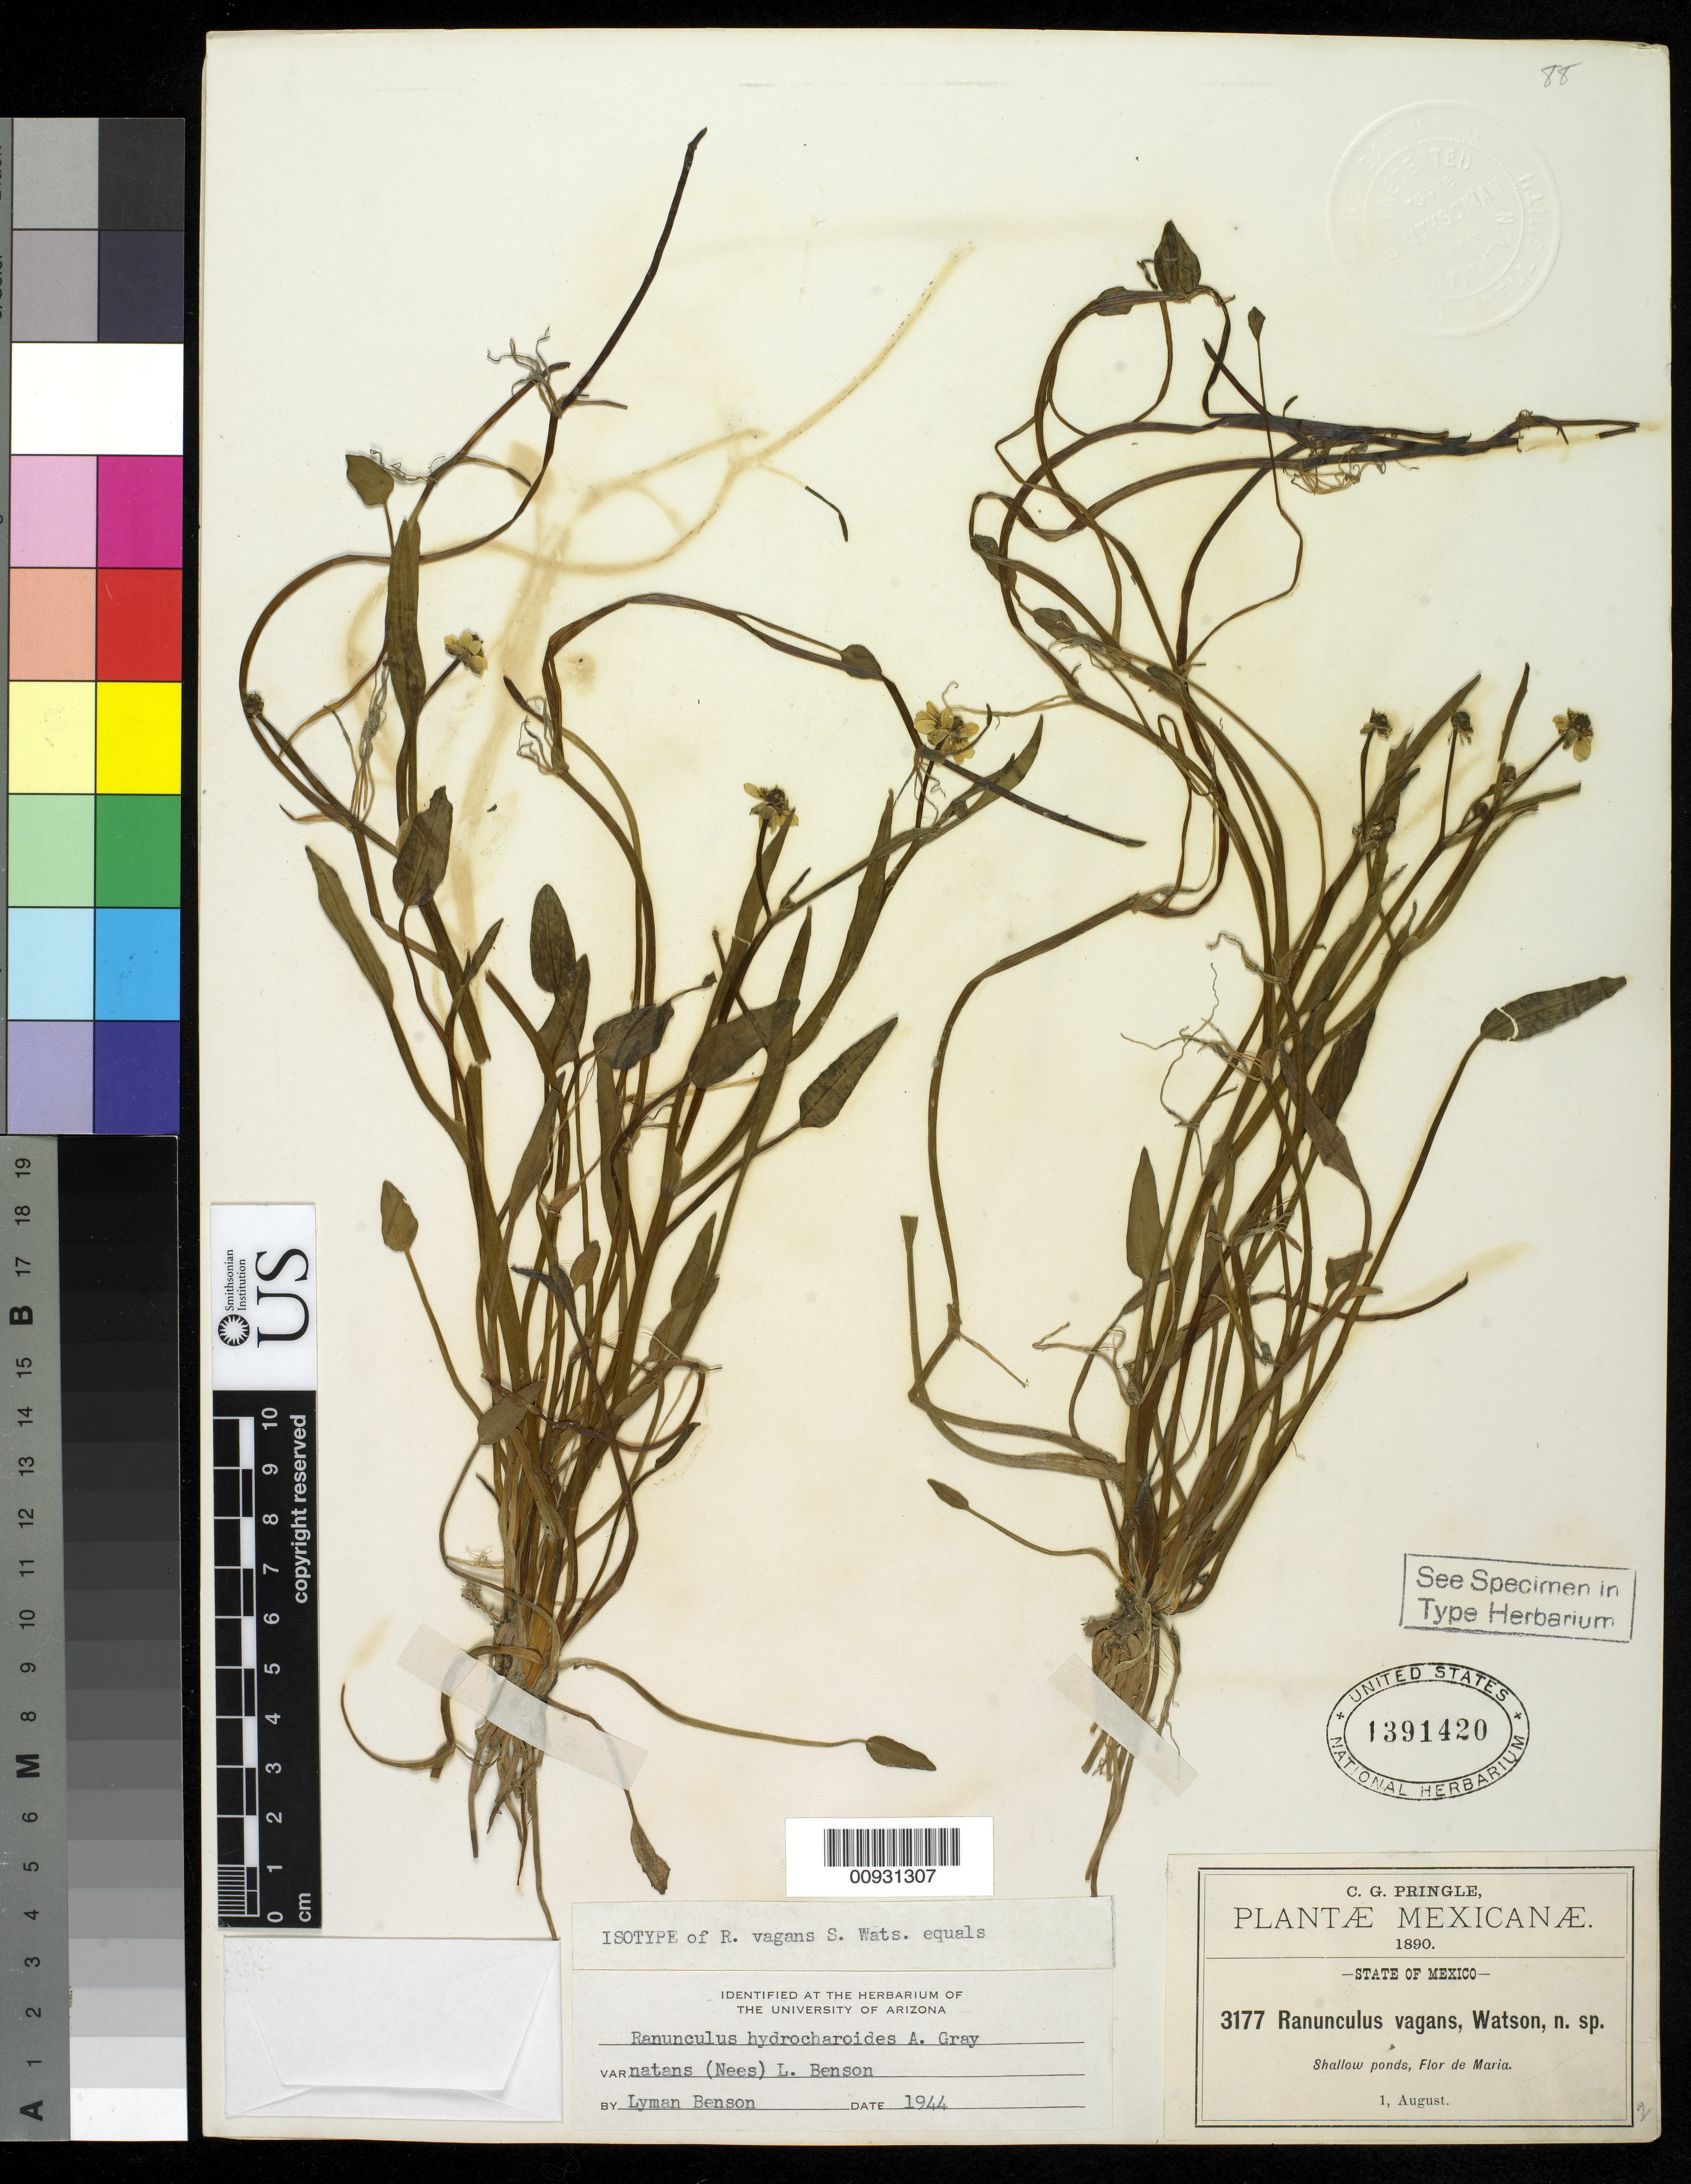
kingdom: Plantae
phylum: Tracheophyta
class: Magnoliopsida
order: Ranunculales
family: Ranunculaceae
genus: Ranunculus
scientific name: Ranunculus vagans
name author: S. Watson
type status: Isotype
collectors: C. G. Pringle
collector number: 3177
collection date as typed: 01 Aug 1890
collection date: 1890-08-01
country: Mexico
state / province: México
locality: Flor de Maria.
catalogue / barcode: US 1391420